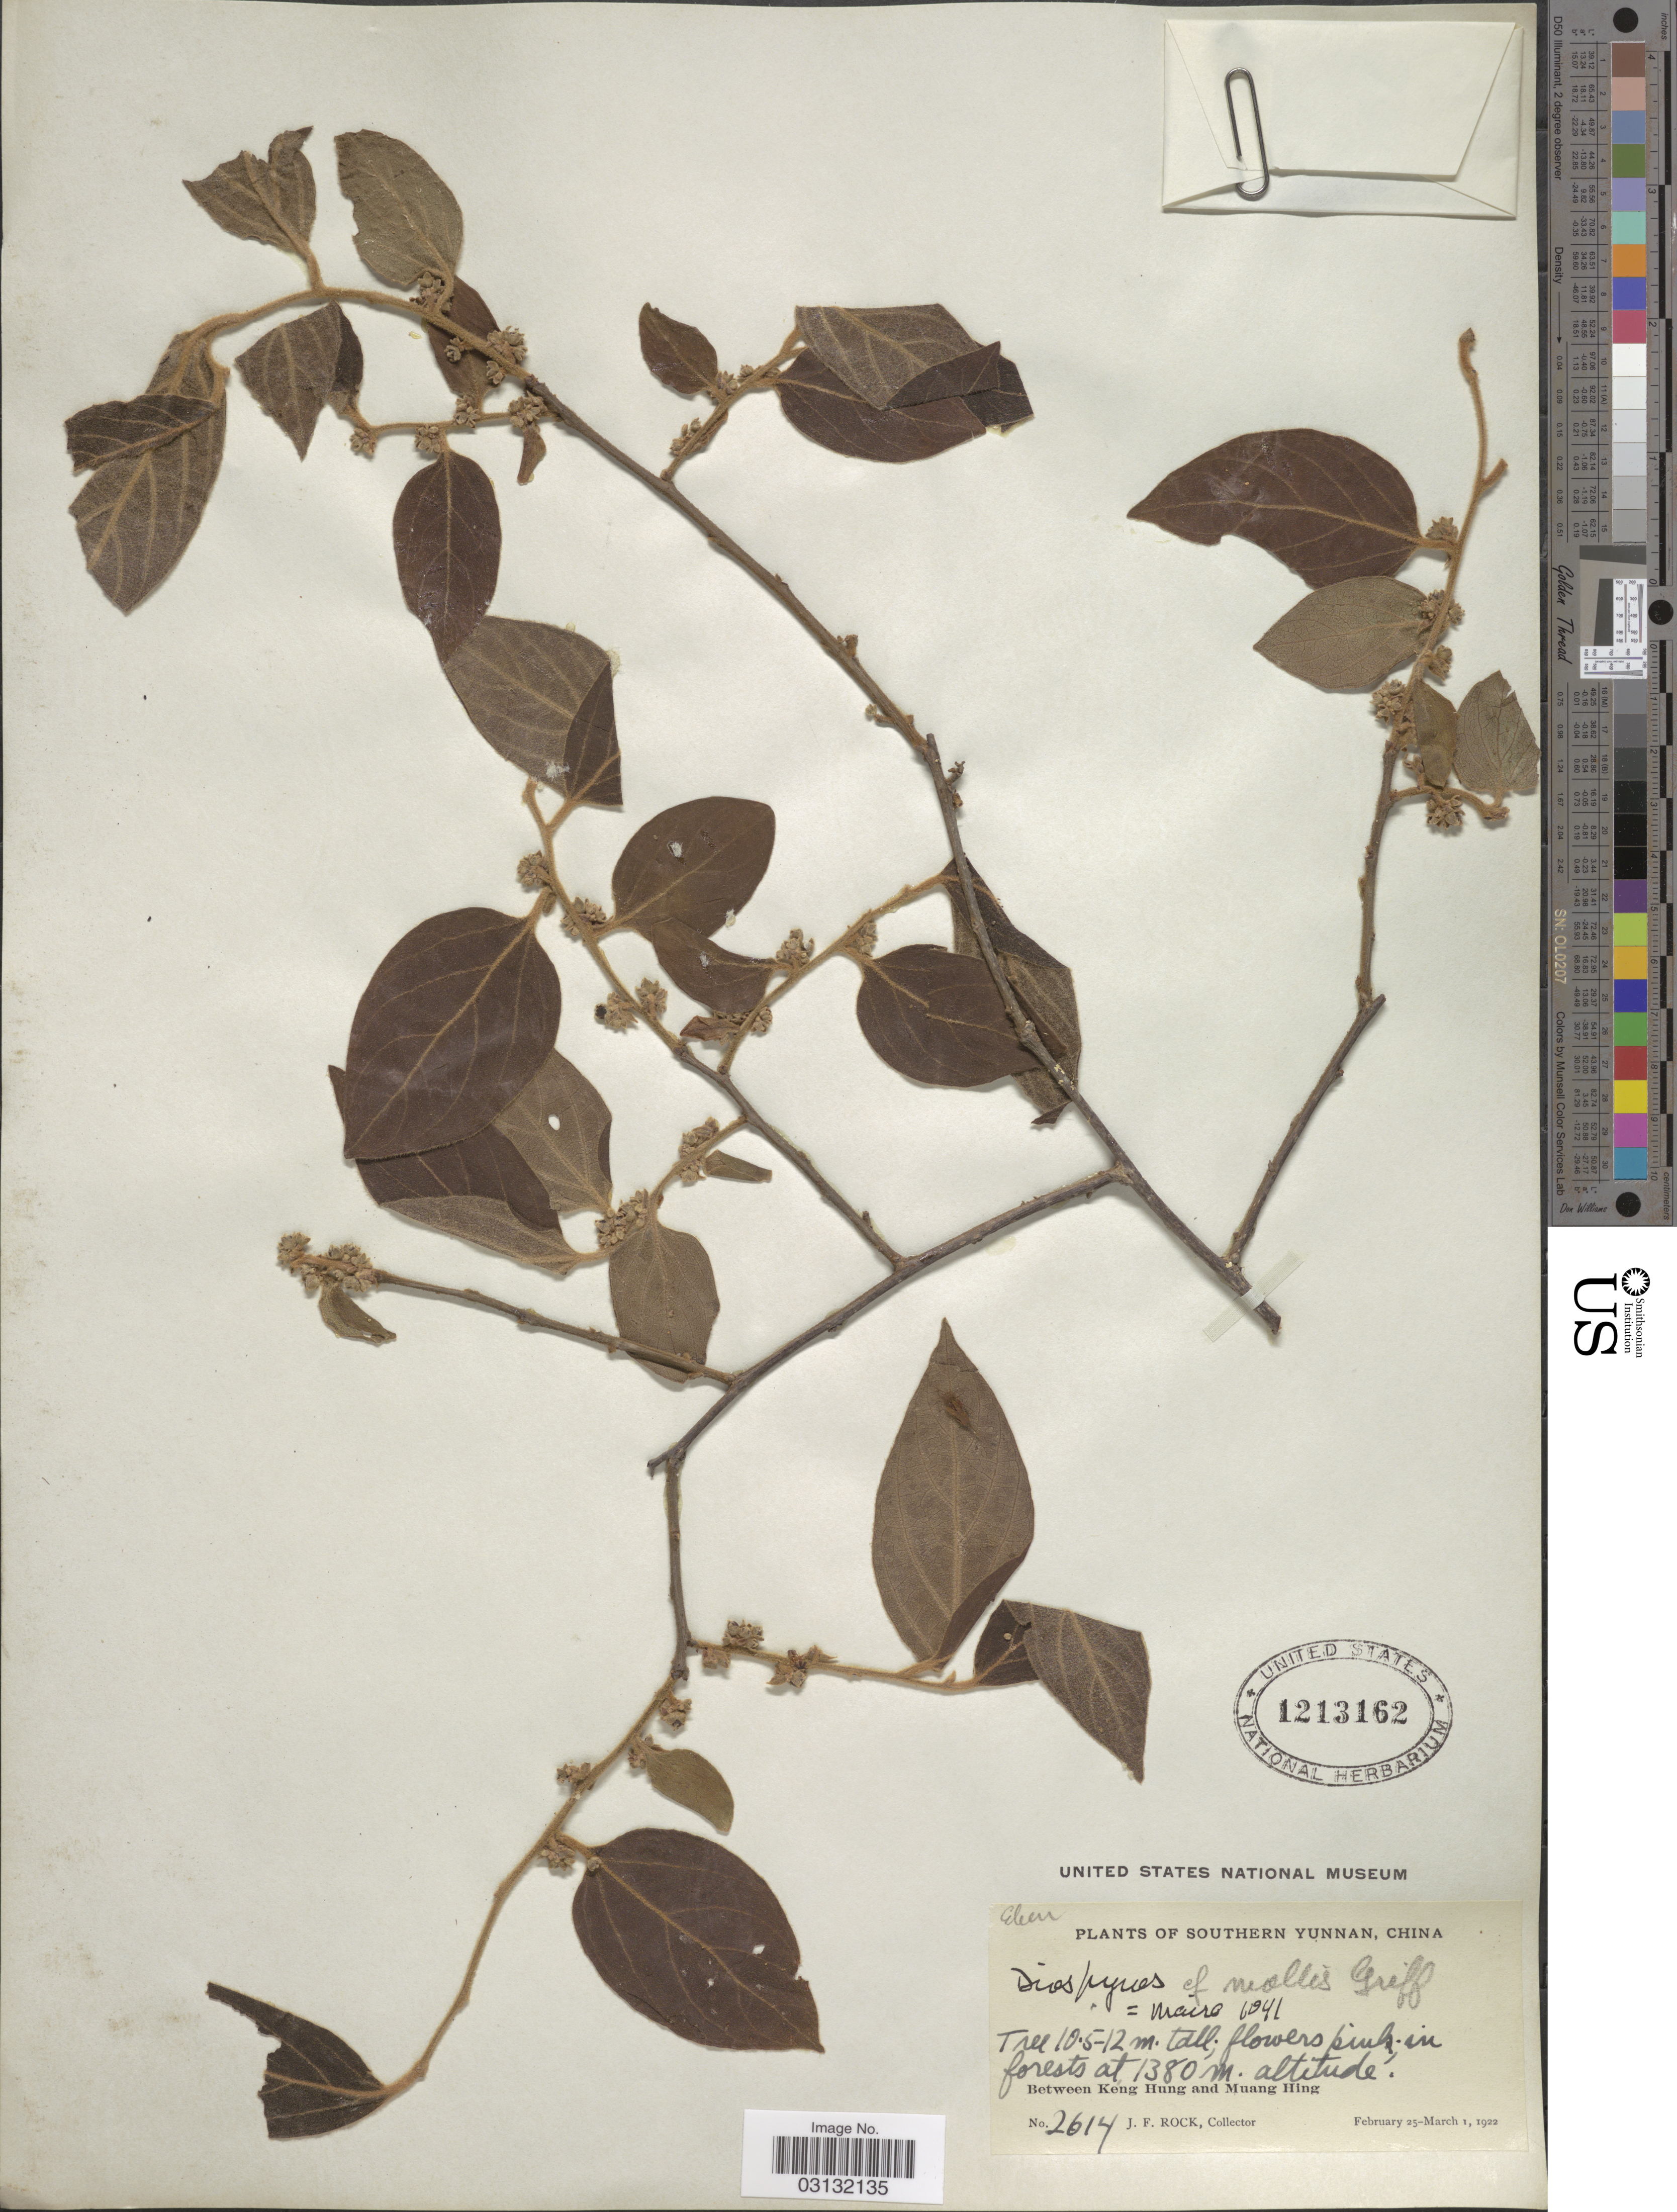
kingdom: Plantae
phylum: Tracheophyta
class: Magnoliopsida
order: Ericales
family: Ebenaceae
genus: Diospyros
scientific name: Diospyros mollis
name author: Griff.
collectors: J. Rock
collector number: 2614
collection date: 1922-02-25/1922-03-01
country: China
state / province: Yunnan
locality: Southern Yunnan, Between Keng Hung and Muang Hing.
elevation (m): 1380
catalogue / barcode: US 1213162